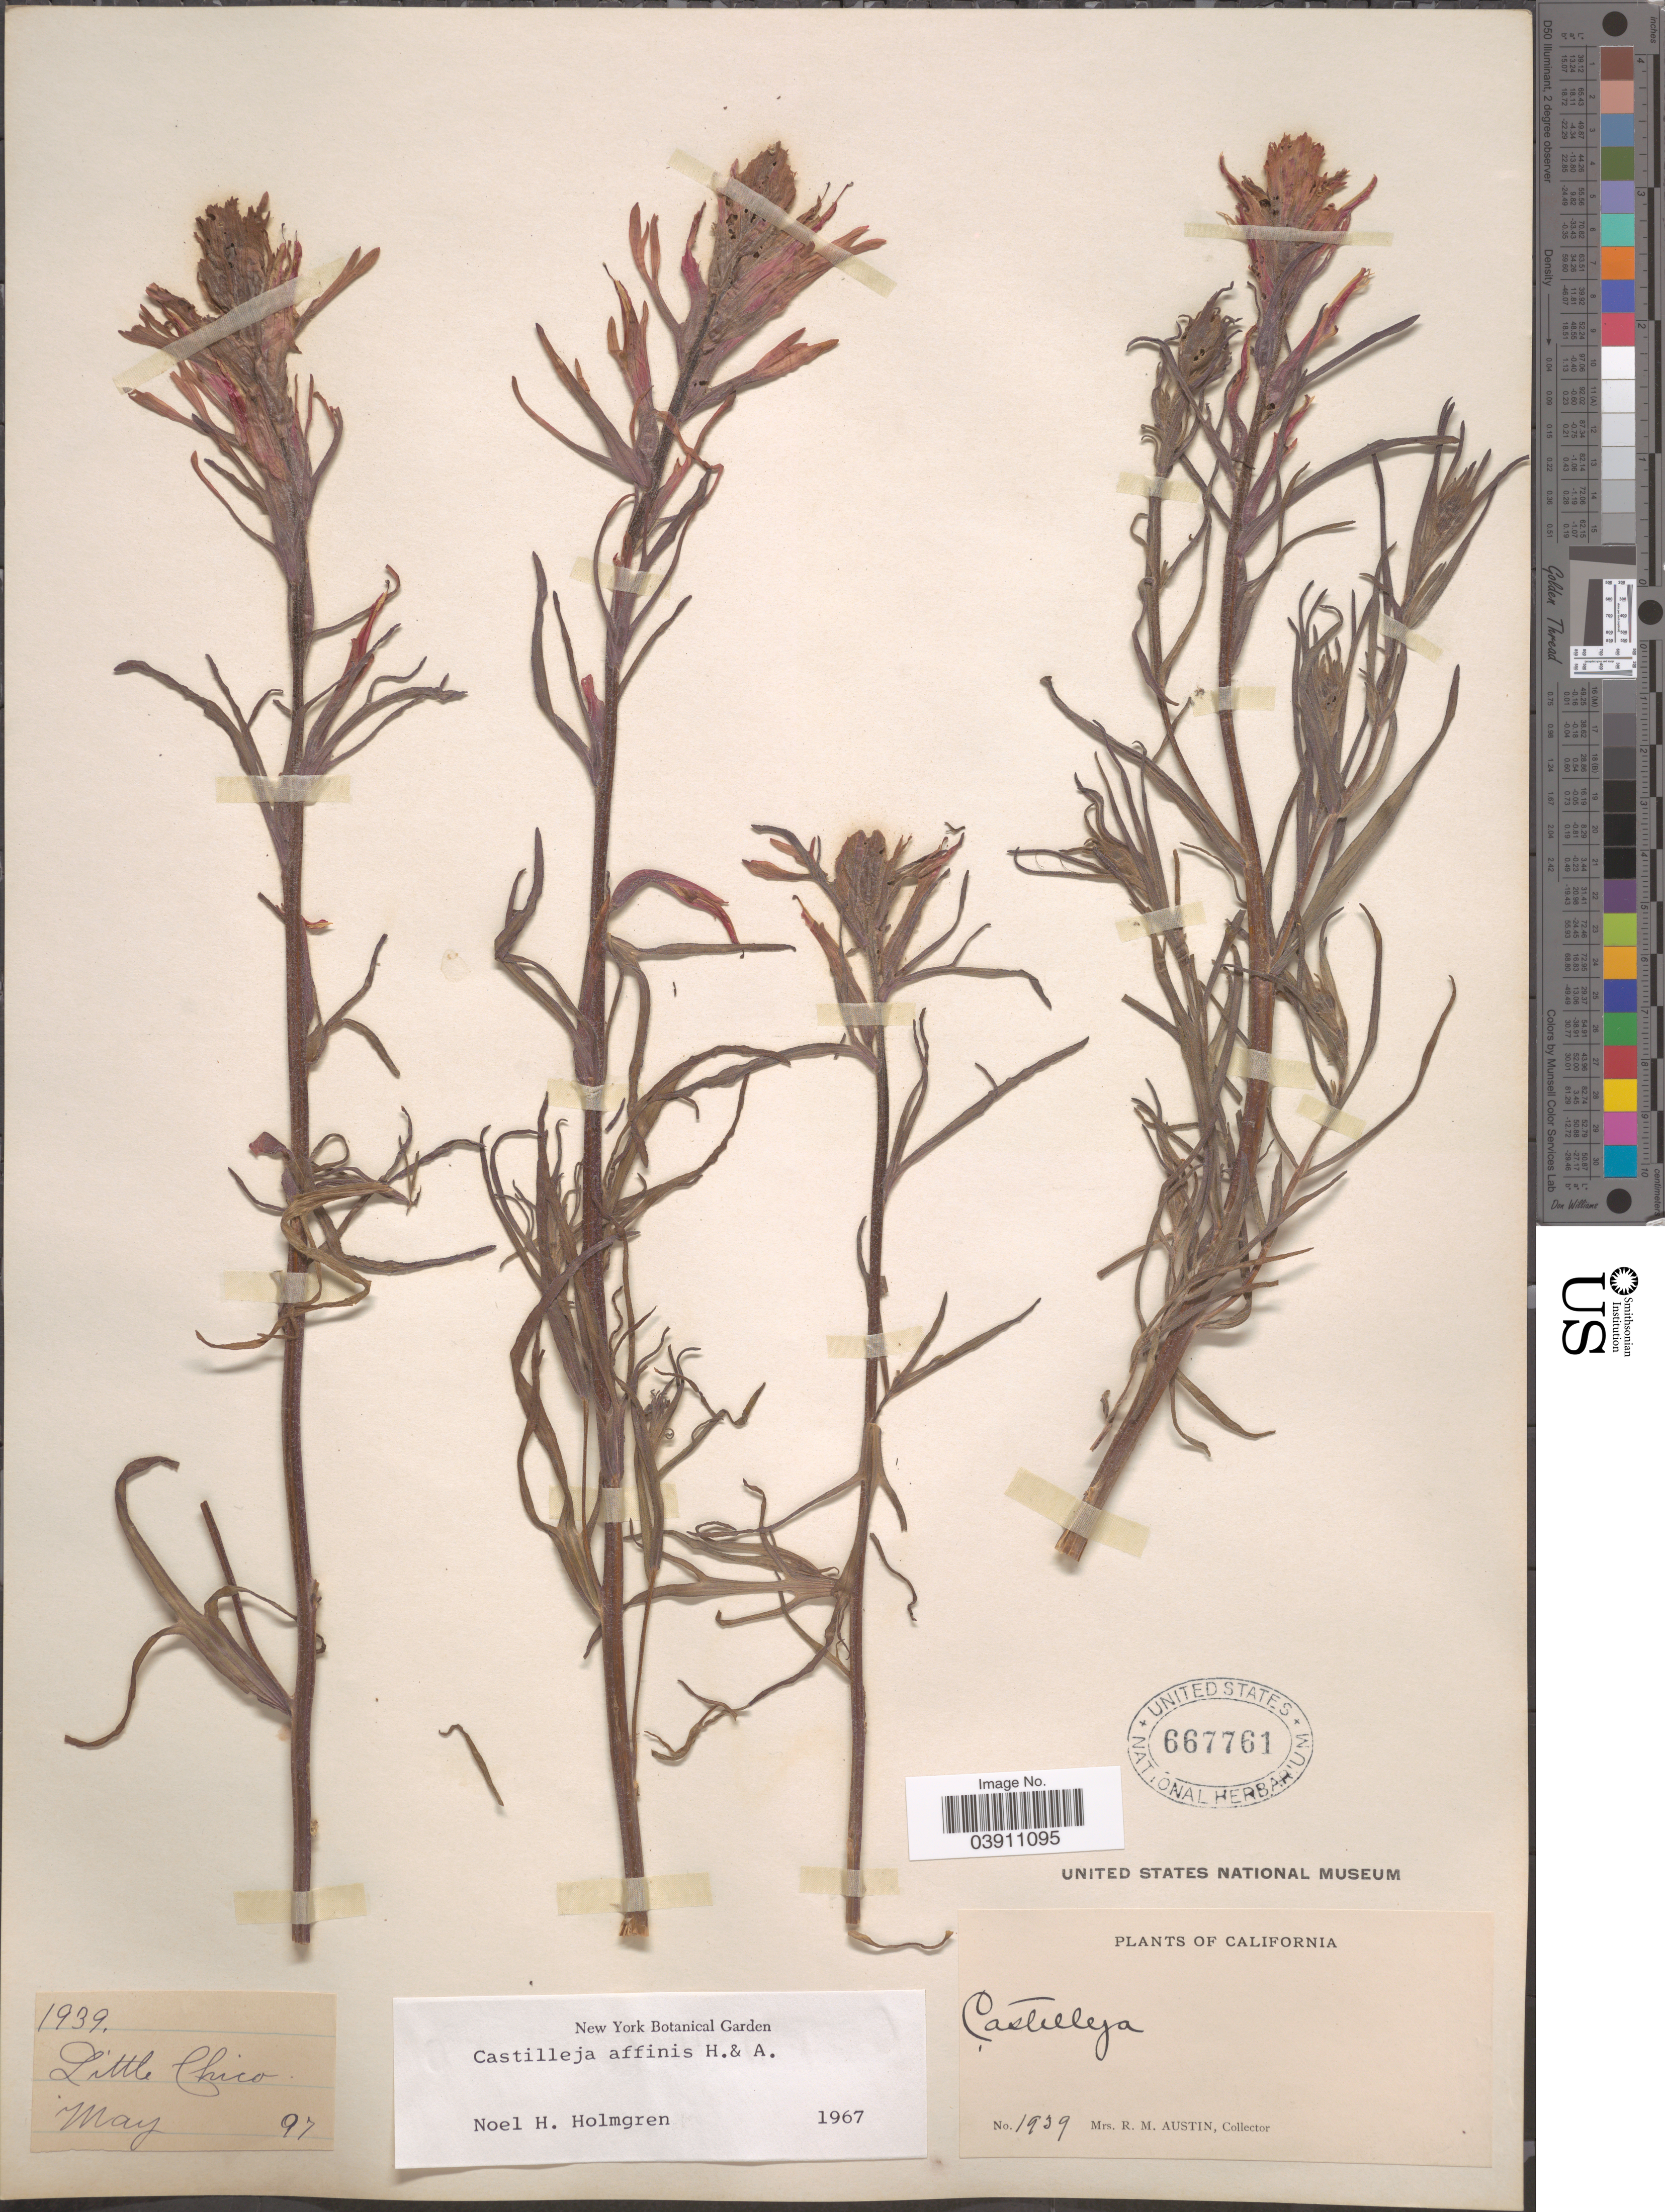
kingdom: Plantae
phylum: Tracheophyta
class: Magnoliopsida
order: Lamiales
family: Orobanchaceae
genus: Castilleja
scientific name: Castilleja affinis subsp. neglecta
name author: (Zeile) T.I. Chuang & Heckard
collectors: R. Austin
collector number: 1939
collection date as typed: Transcribed d/m/y: /5/97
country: United States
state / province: California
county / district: Butte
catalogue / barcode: US 667761